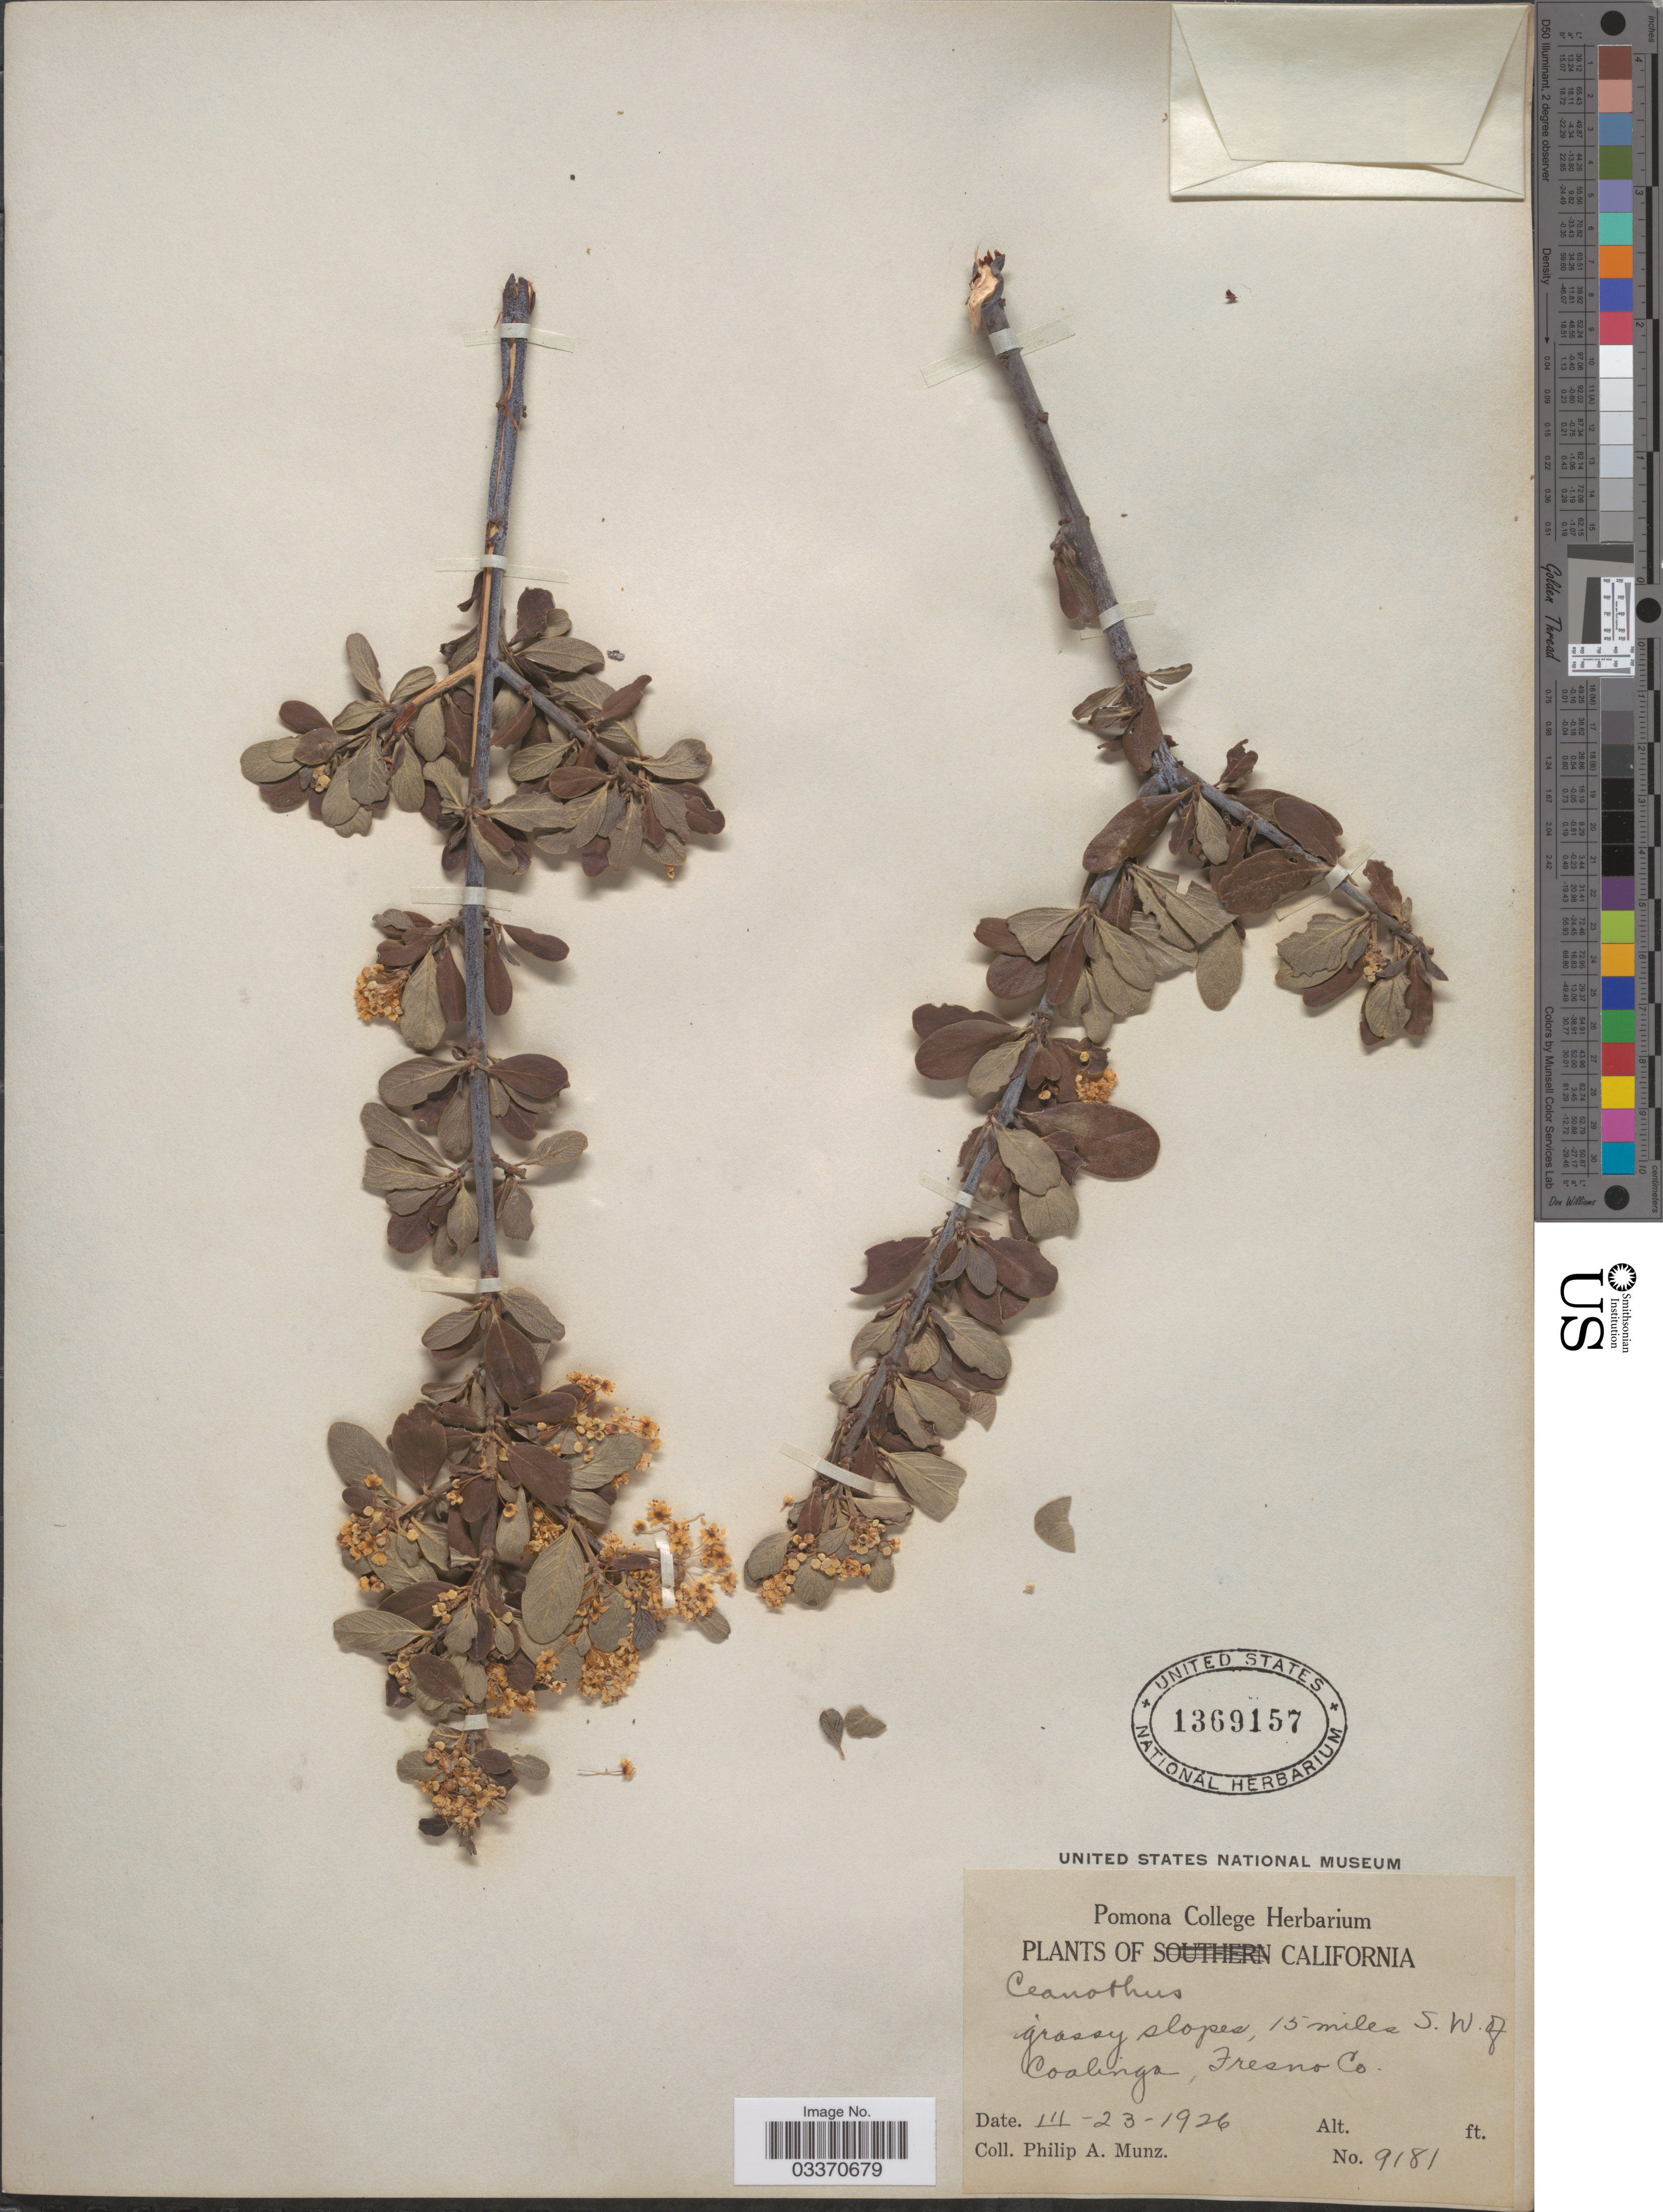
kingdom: Plantae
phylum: Tracheophyta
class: Magnoliopsida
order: Rosales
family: Rhamnaceae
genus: Ceanothus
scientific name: Ceanothus sp.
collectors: P. A. Munz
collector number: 9181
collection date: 1926-03-23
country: United States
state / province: California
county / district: Fresno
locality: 15 miles S.W. of Coalinga, Fresno Co.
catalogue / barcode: US 1369157